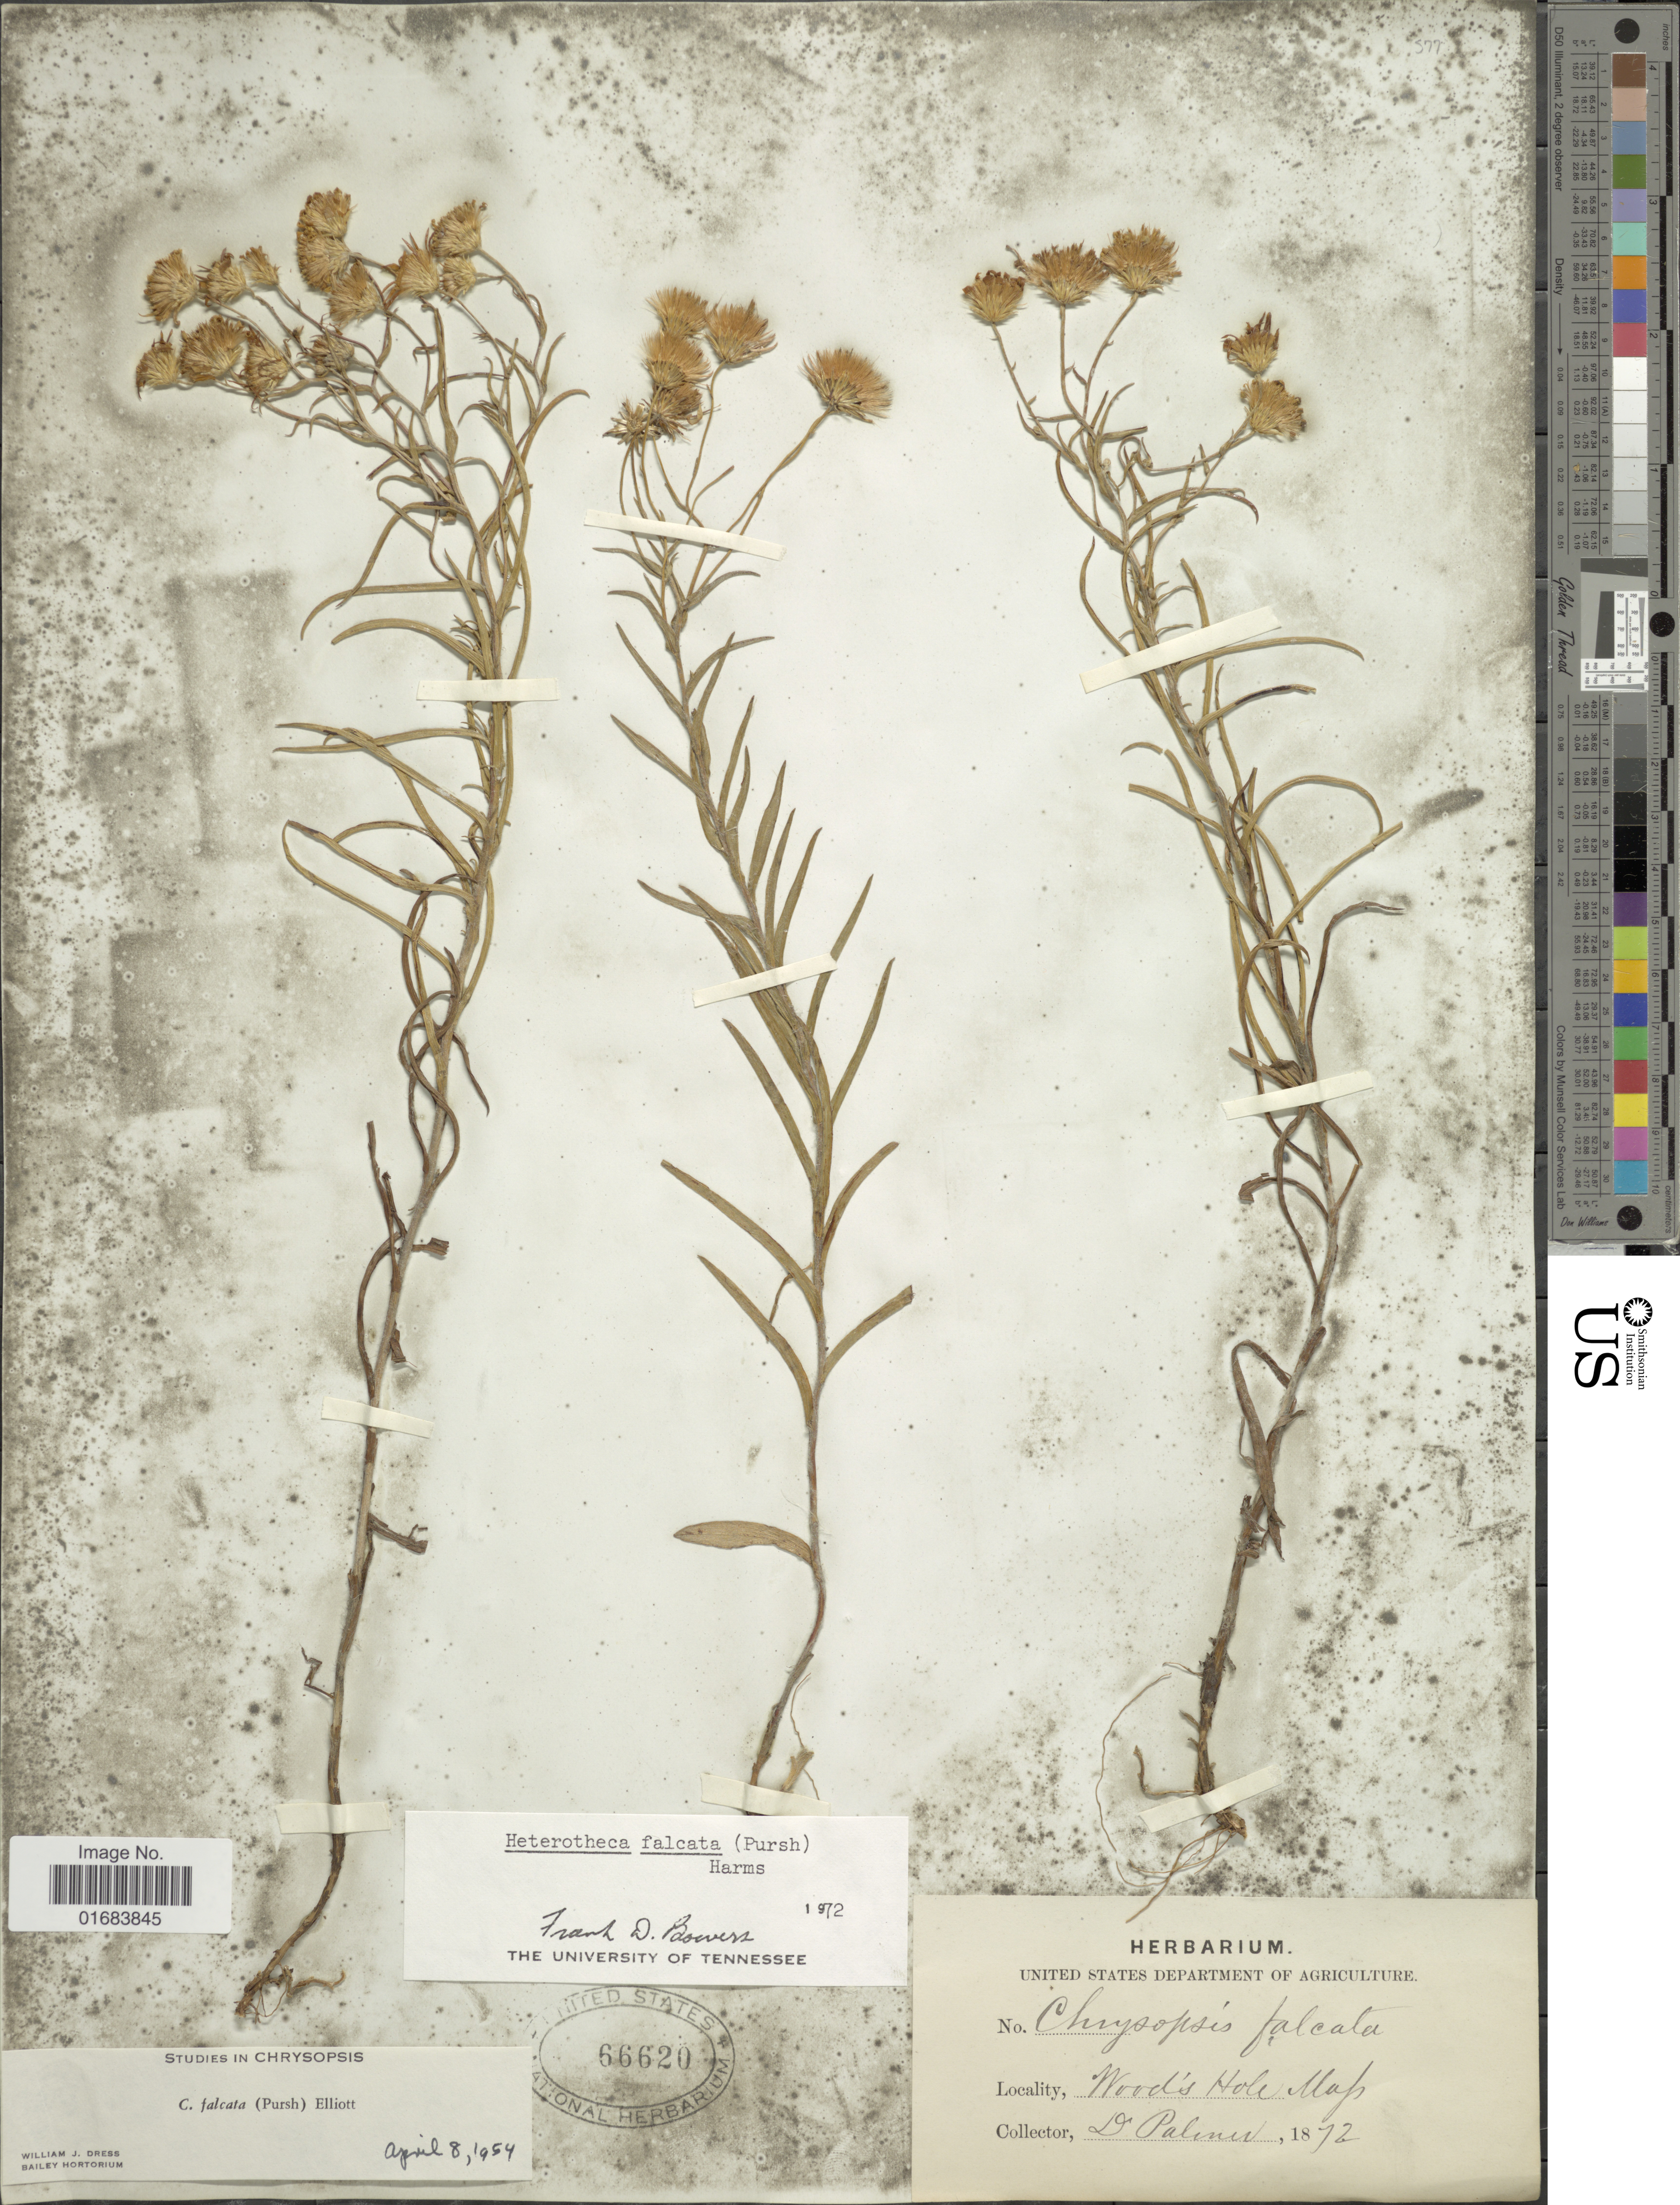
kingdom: Plantae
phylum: Tracheophyta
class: Magnoliopsida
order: Asterales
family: Asteraceae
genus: Pityopsis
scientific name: Pityopsis falcata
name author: (Pursh) Nutt.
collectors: E. Palmer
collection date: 1872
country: United States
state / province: Massachusetts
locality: Woods's Hole.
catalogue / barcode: US 66620